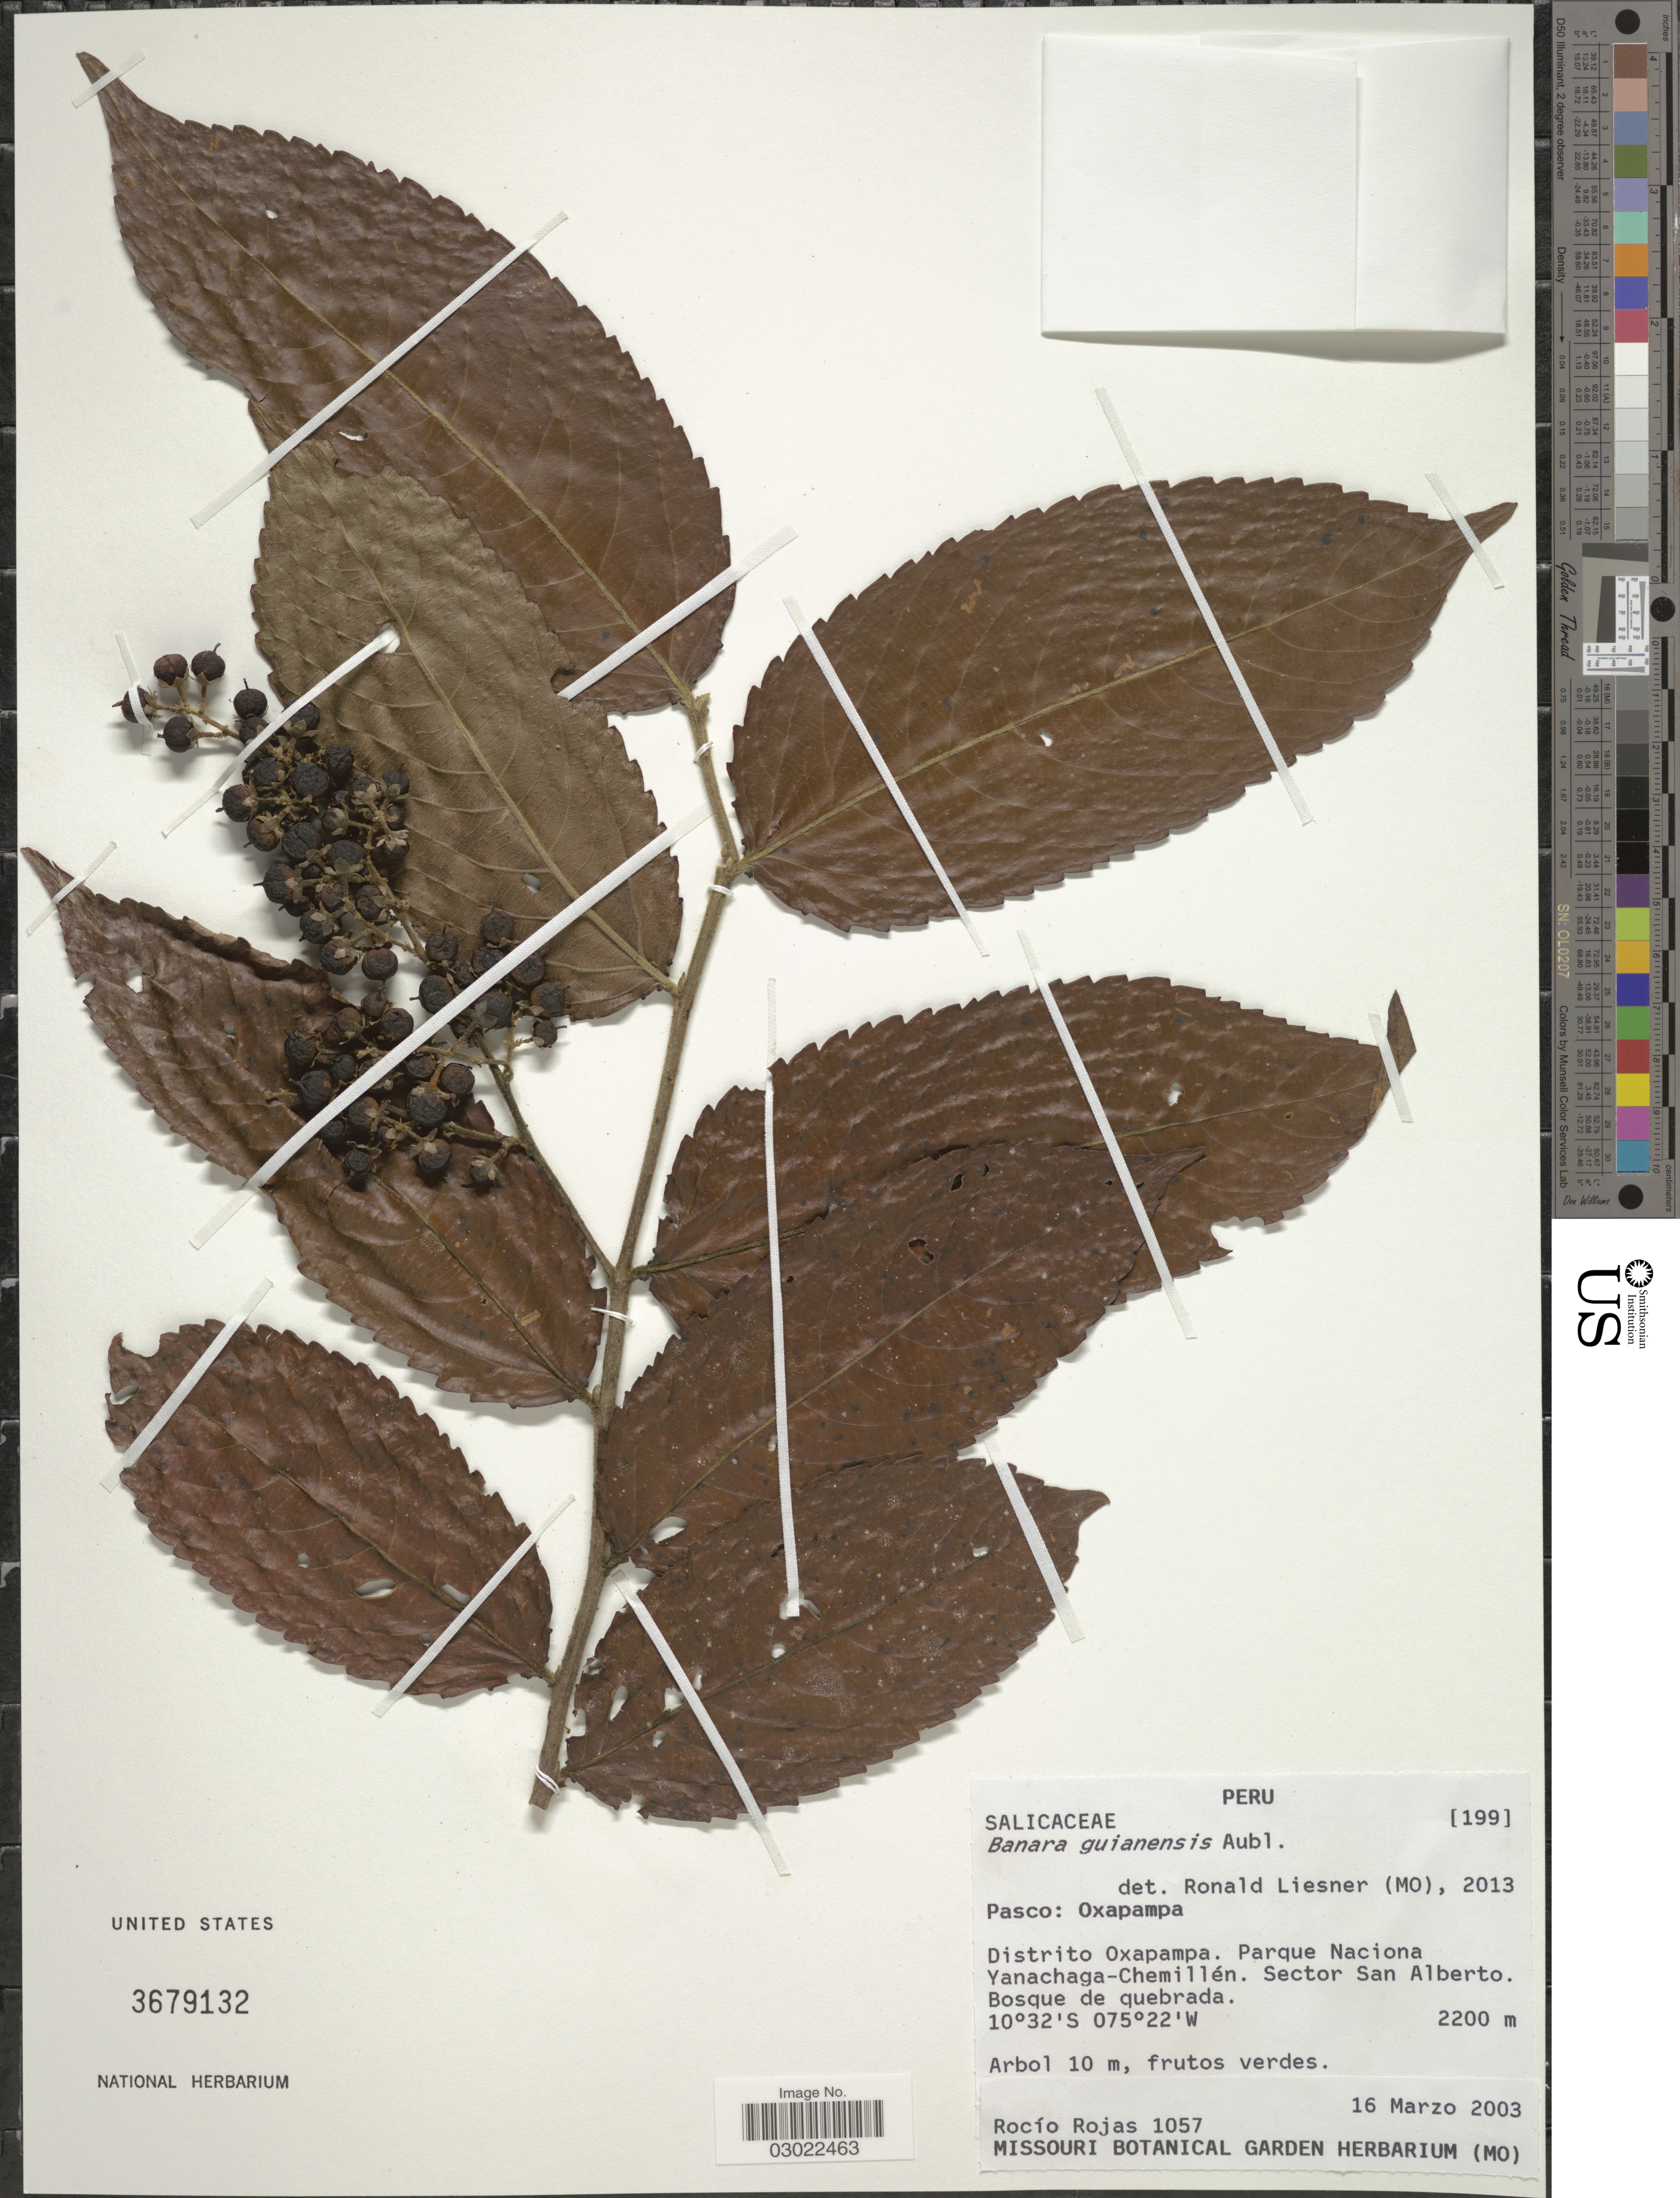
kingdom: Plantae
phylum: Tracheophyta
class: Magnoliopsida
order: Malpighiales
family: Salicaceae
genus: Banara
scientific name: Banara guianensis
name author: Aubl.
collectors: R. Rojas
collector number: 1057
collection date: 2003-03-16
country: Peru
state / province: Pasco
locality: Oxapampa. Distrito Oxapampa. Parque Naciona Yanachaga-Chemillén. Sector San Alberto.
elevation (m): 2200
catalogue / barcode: US 3679132